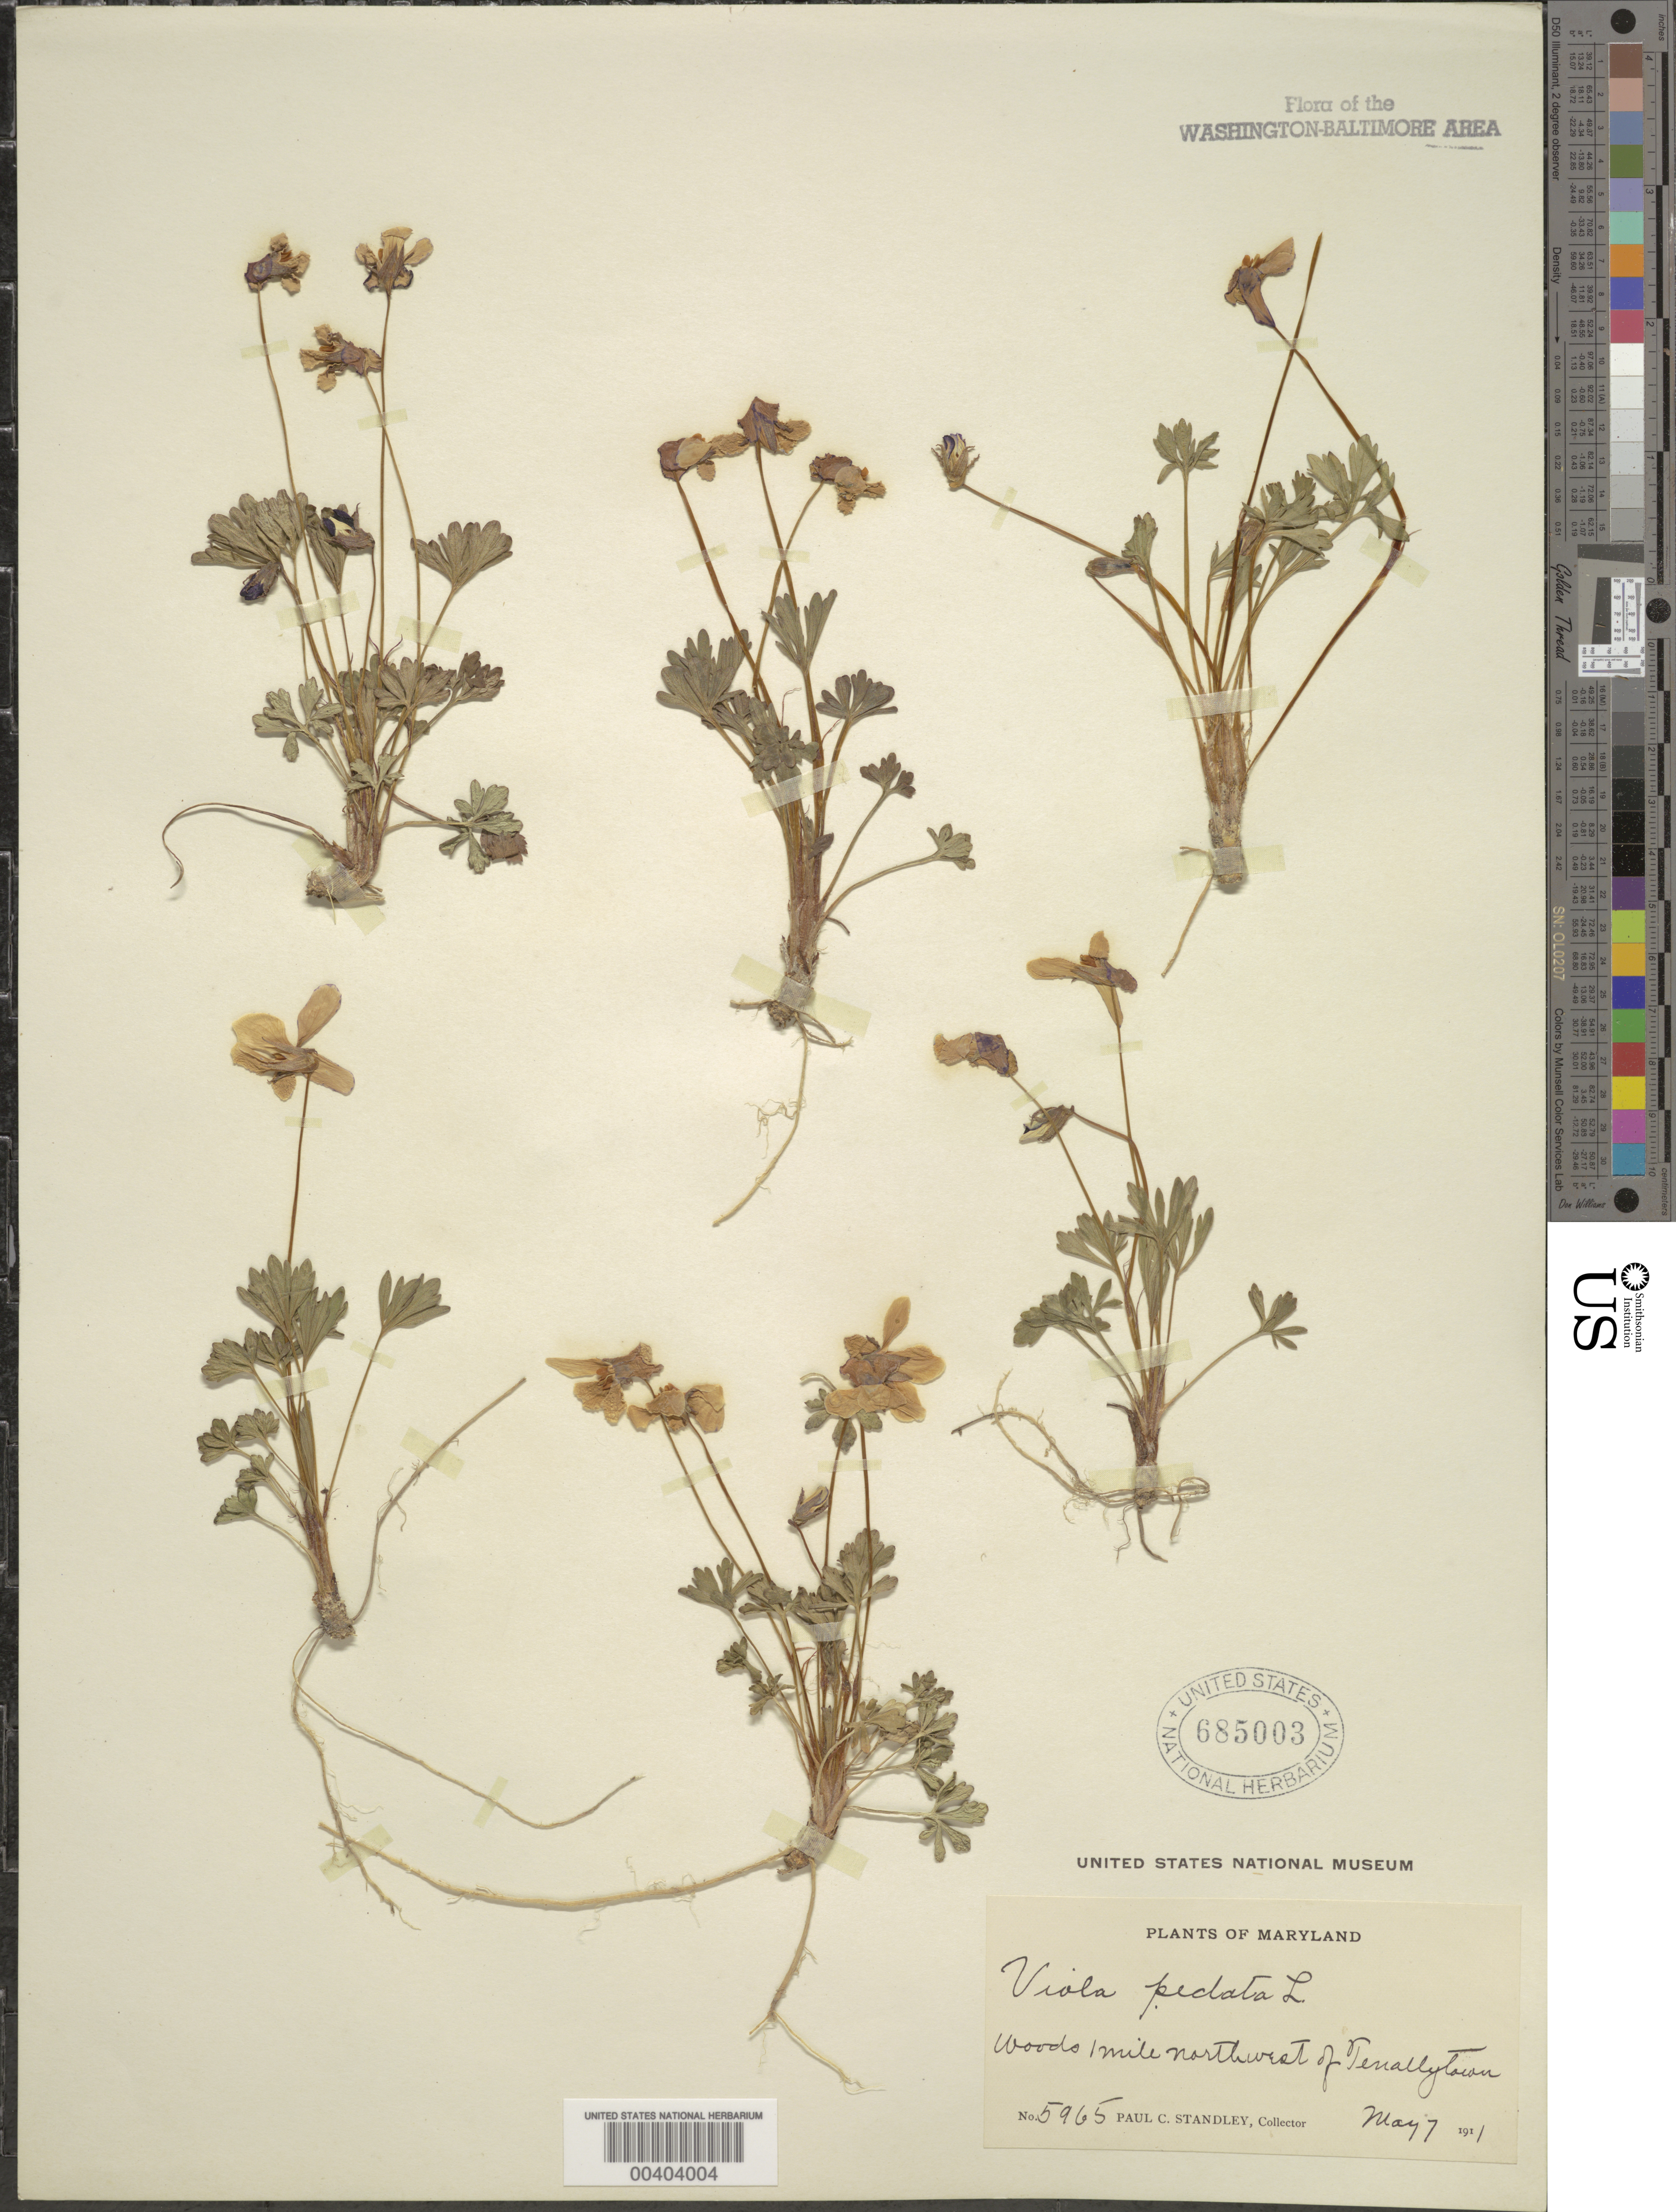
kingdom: Plantae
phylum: Tracheophyta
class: Magnoliopsida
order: Malpighiales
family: Violaceae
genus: Viola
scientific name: Viola pedata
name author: L.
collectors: P. C. Standley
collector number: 5965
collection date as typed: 07 May 1911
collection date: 1911-05-07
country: United States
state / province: Maryland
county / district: Montgomery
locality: Northwest of Tenallytown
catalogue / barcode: US 685003